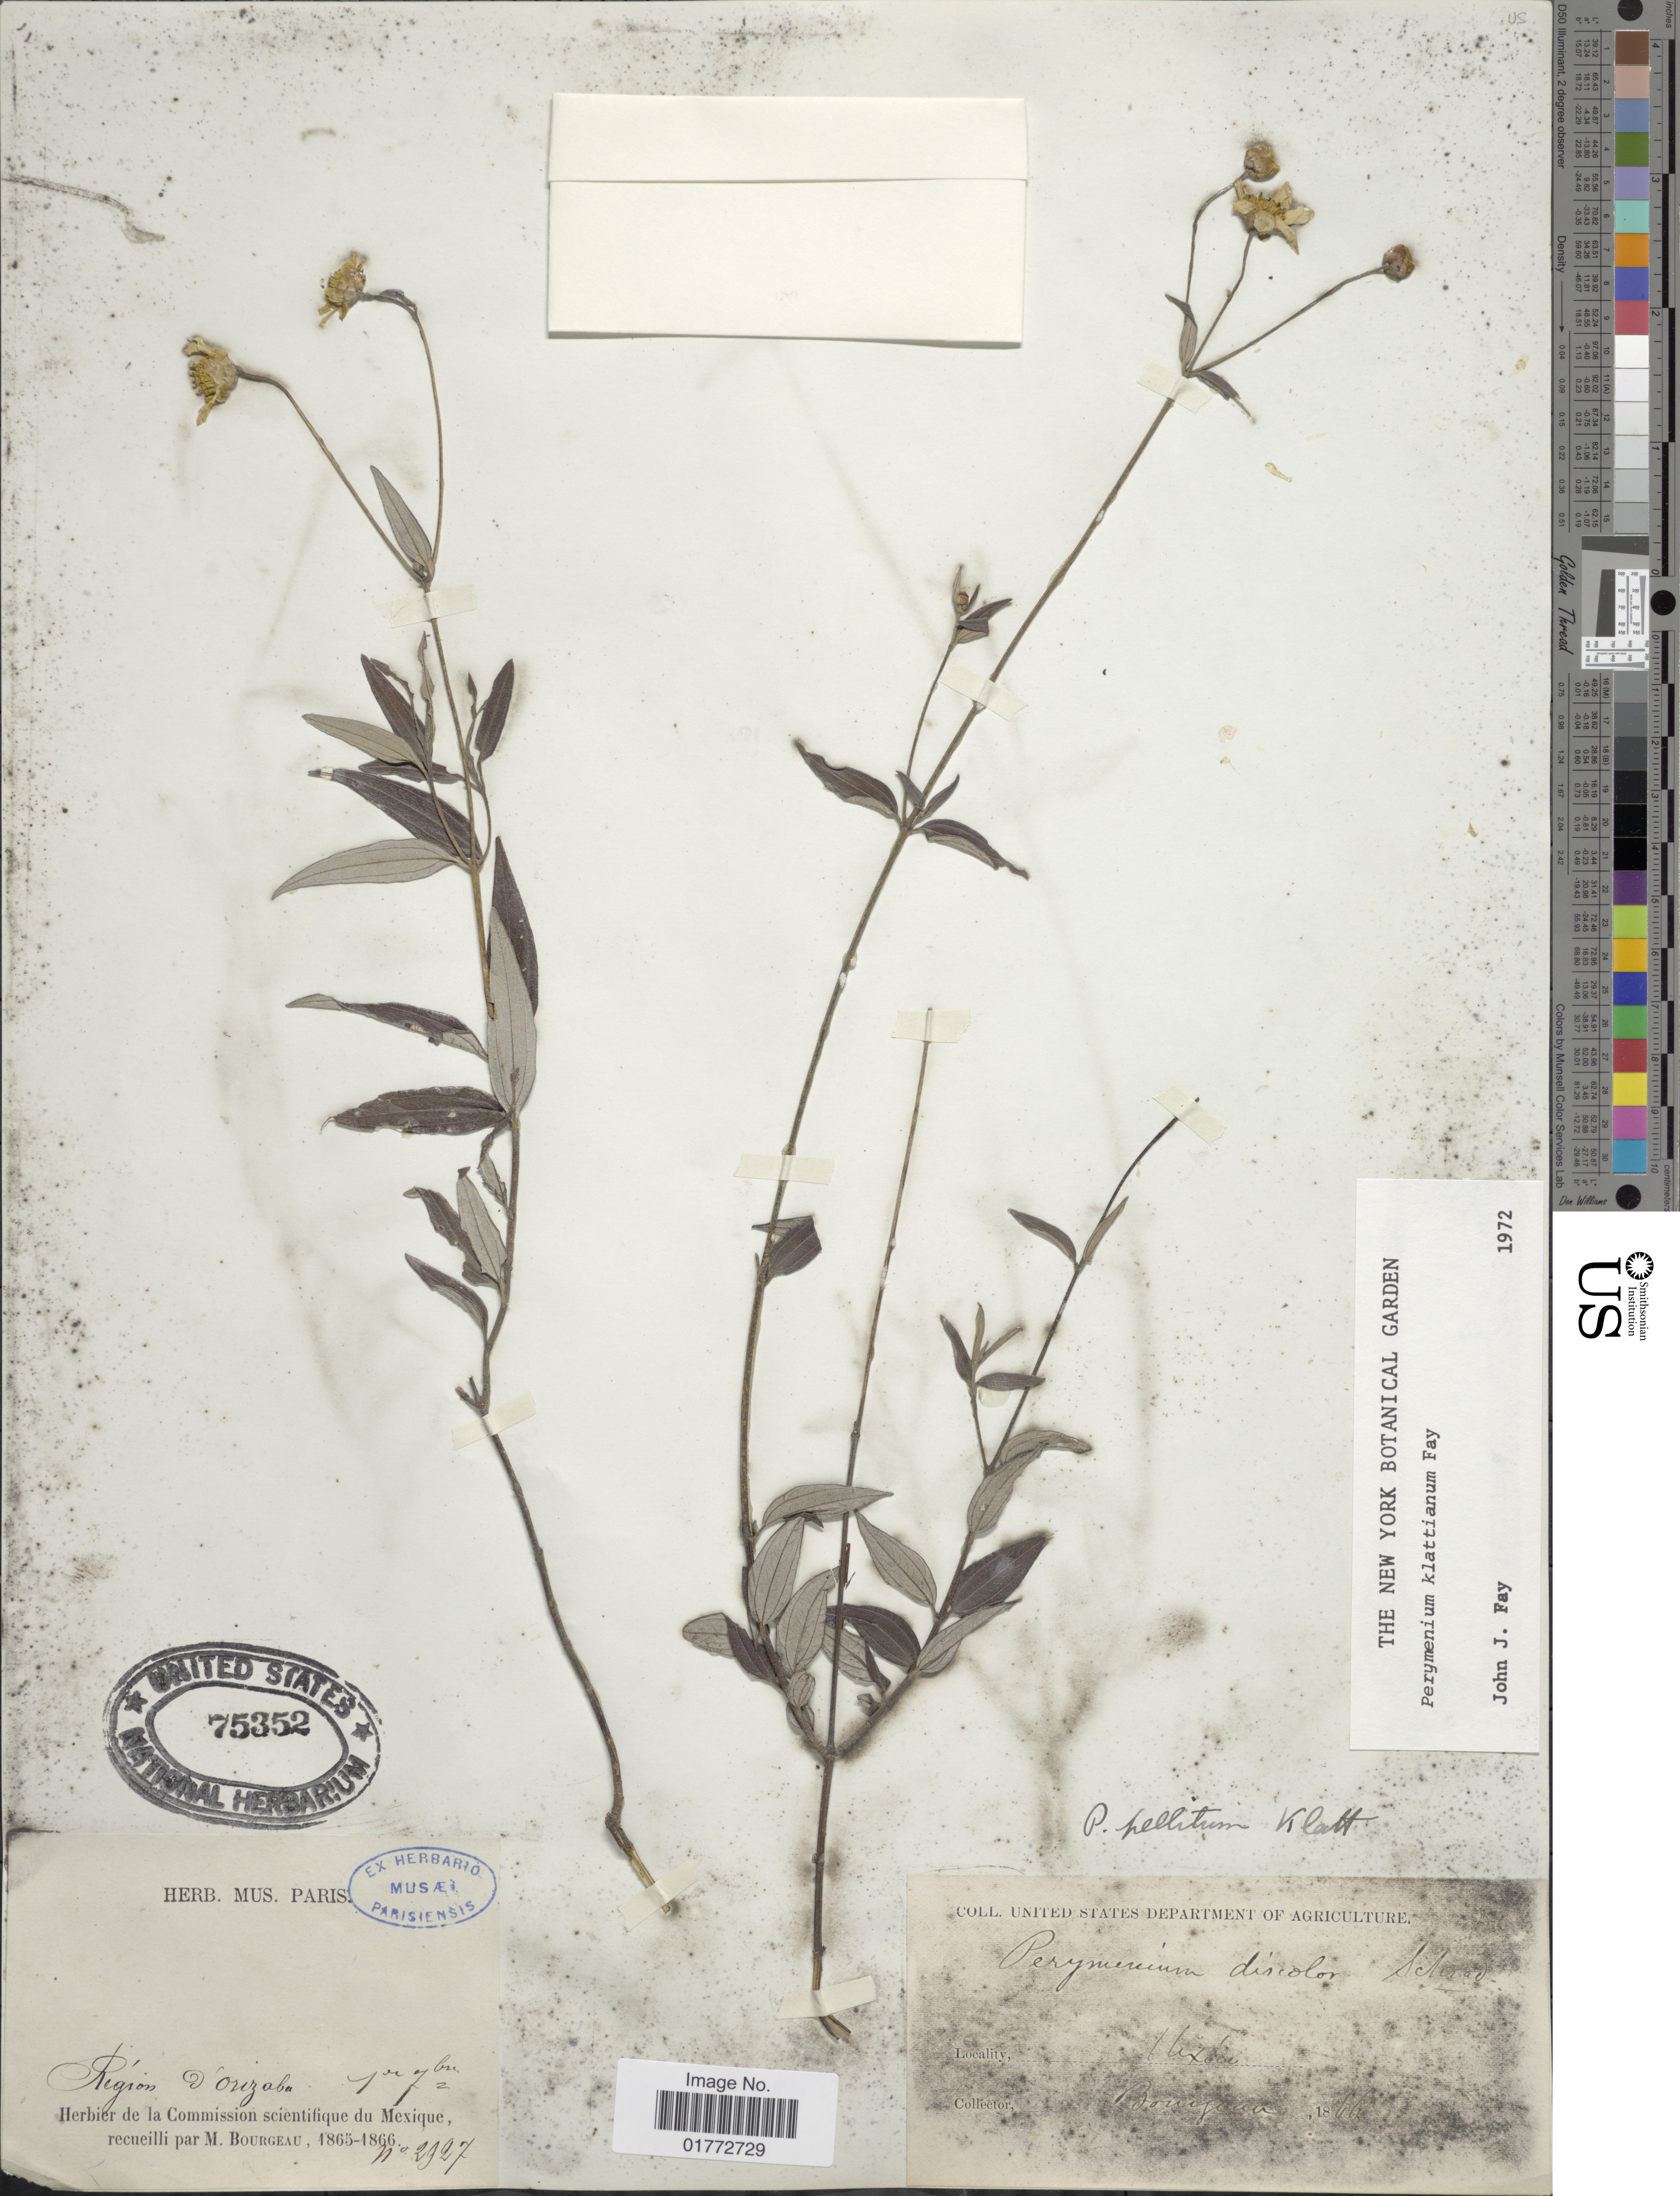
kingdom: Plantae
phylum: Tracheophyta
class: Magnoliopsida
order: Asterales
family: Asteraceae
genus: Perymenium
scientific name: Perymenium klattianum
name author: J.J. Fay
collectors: M. Bourgeau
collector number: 2927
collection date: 1865-12-01/1866-12-01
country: Mexico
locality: Region D'Orizaba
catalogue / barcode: US 75352